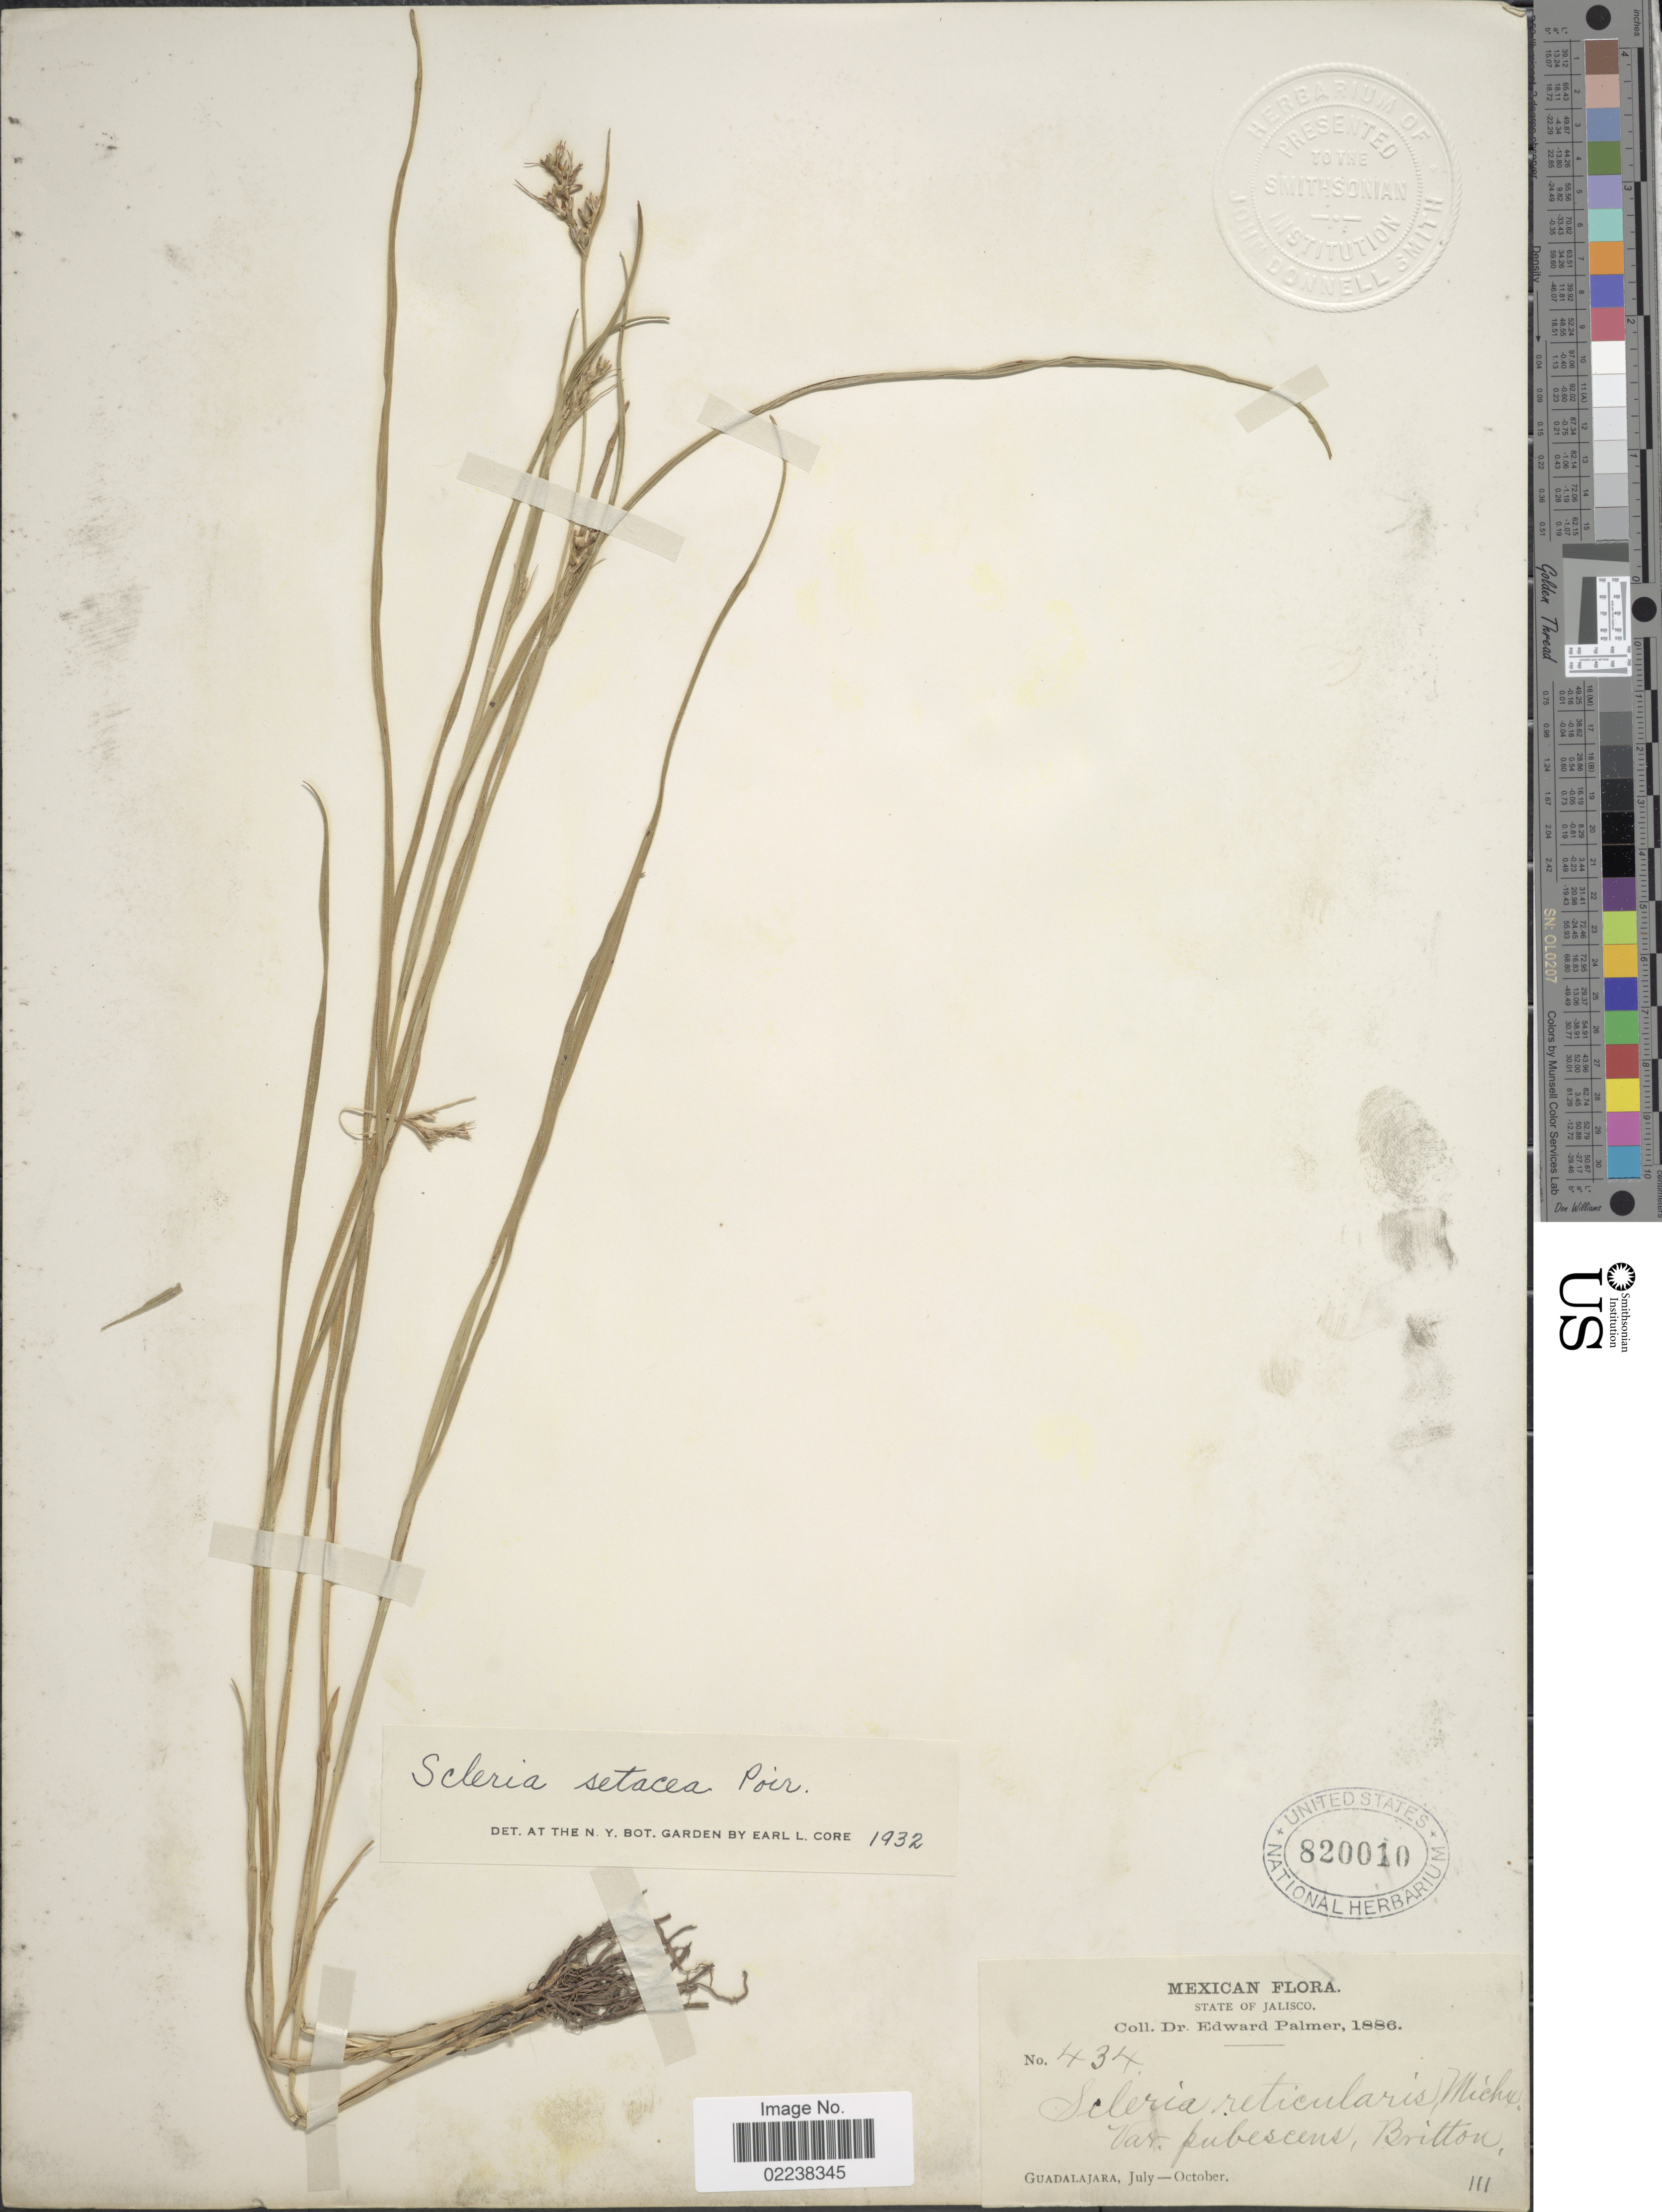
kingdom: Plantae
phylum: Tracheophyta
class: Liliopsida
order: Poales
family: Cyperaceae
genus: Scleria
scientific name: Scleria muehlenbergii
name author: Steud.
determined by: Strong, Mark T., (BOT), Smithsonian Institution - National Museum of Natural History (UNITED STATES)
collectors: E. Palmer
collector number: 434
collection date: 1886-07/1886-10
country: Mexico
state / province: Jalisco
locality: Guadalajara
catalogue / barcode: US 820010